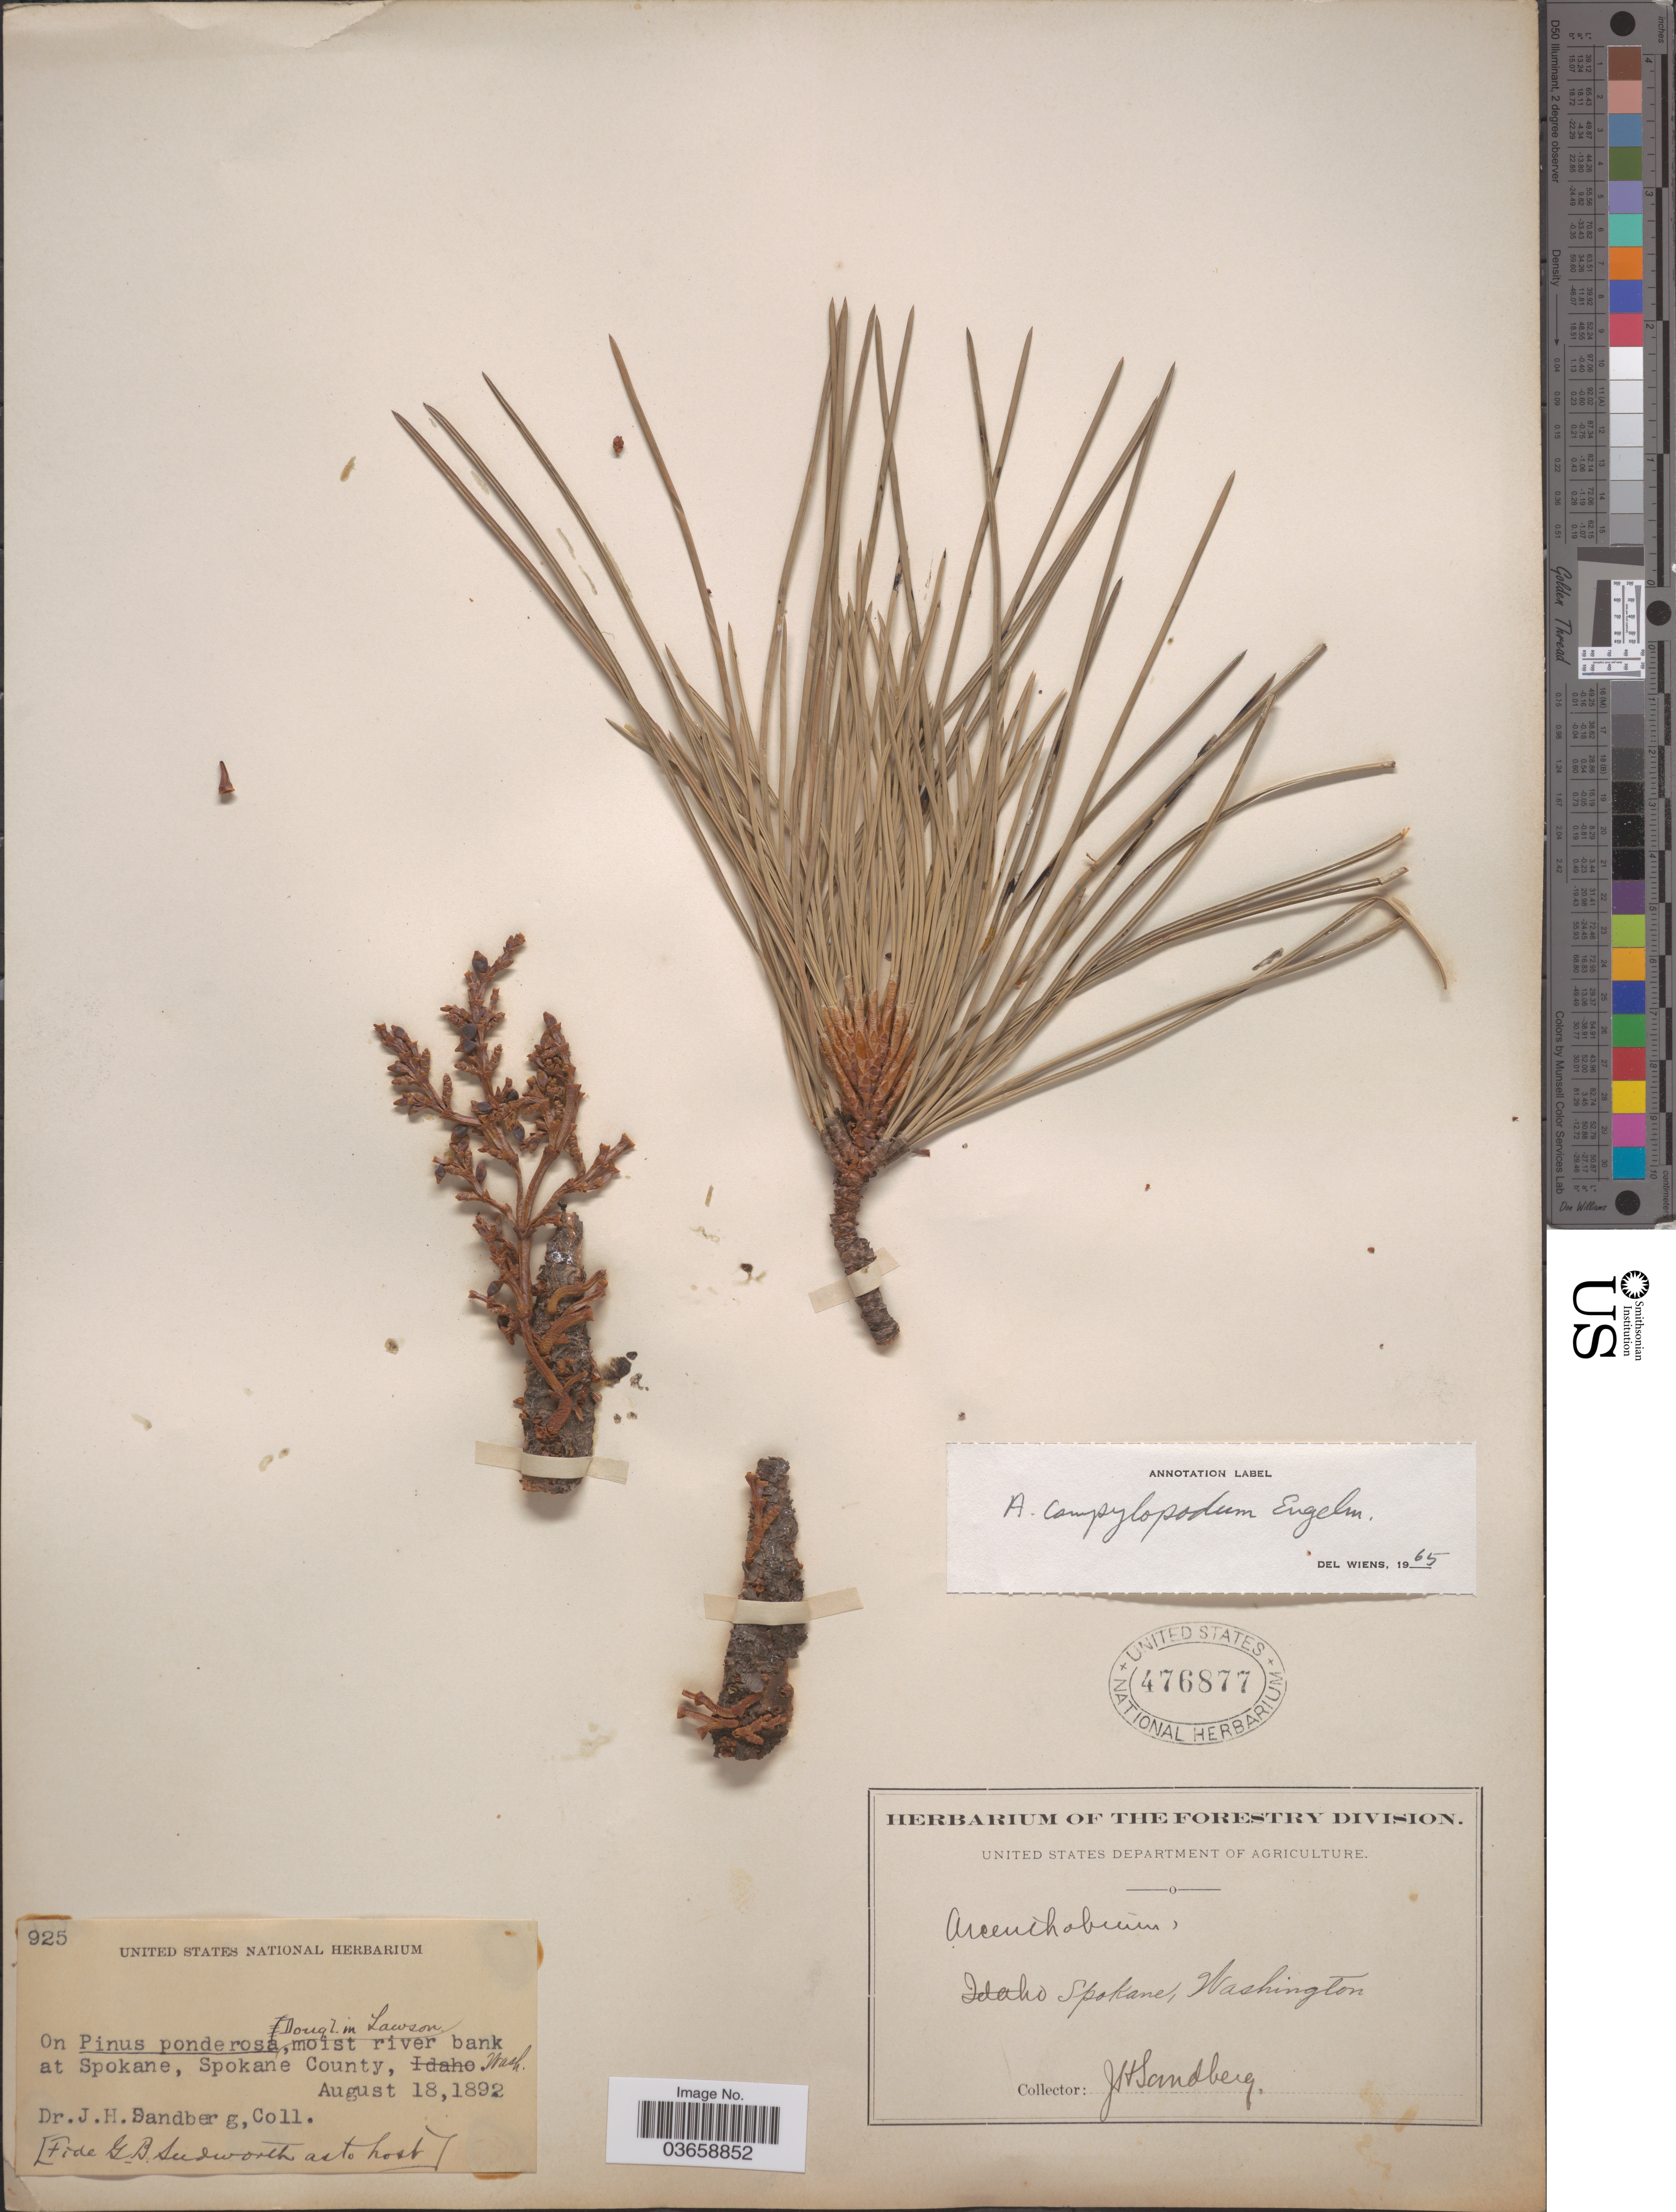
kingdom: Plantae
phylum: Tracheophyta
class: Magnoliopsida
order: Santalales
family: Viscaceae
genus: Arceuthobium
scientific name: Arceuthobium campylopodum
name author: Engelm.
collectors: J. H. Sandberg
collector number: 925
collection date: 1892-08-18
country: United States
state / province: Washington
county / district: Spokane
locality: Spokane, Spokane County.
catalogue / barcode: US 476877